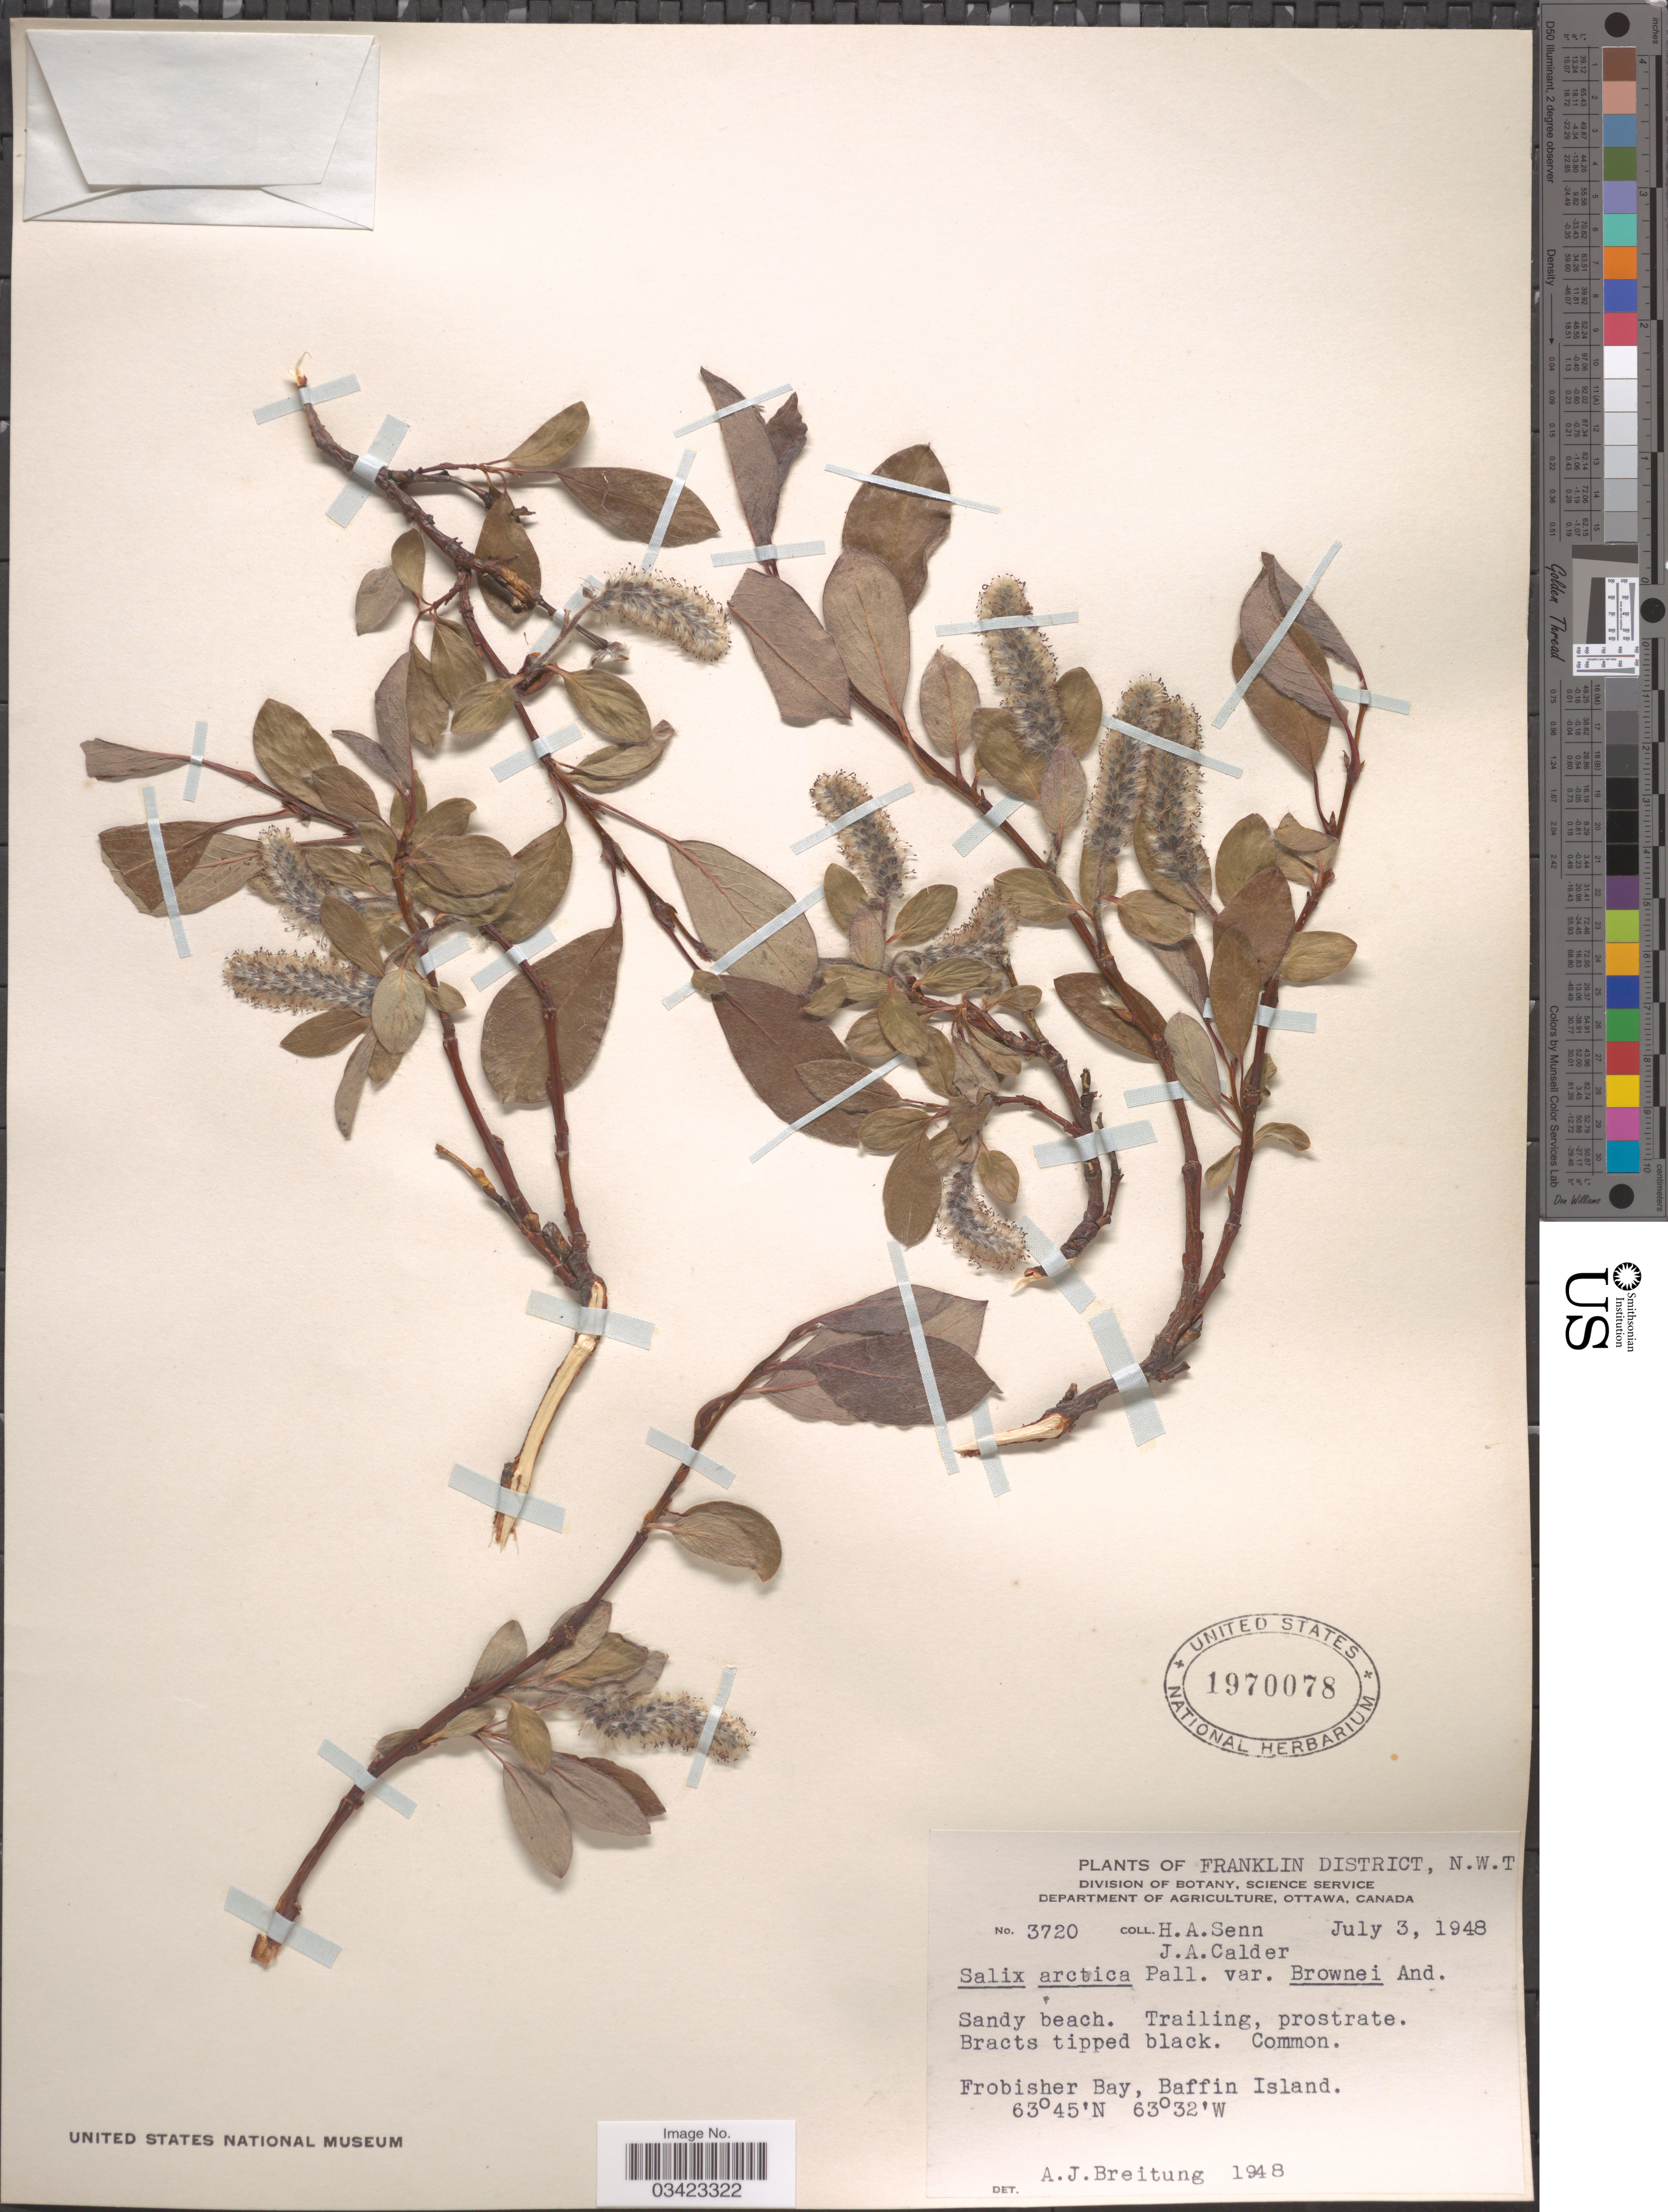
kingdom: Plantae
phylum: Tracheophyta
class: Magnoliopsida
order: Malpighiales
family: Salicaceae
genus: Salix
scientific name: Salix arctica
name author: Pall.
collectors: H. Senn & J. A. Calder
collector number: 3720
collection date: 1948-07-03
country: Canada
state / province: Northwest Territories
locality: Franklin District. Frobisher Bay, Baffin Island.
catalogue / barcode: US 1970078